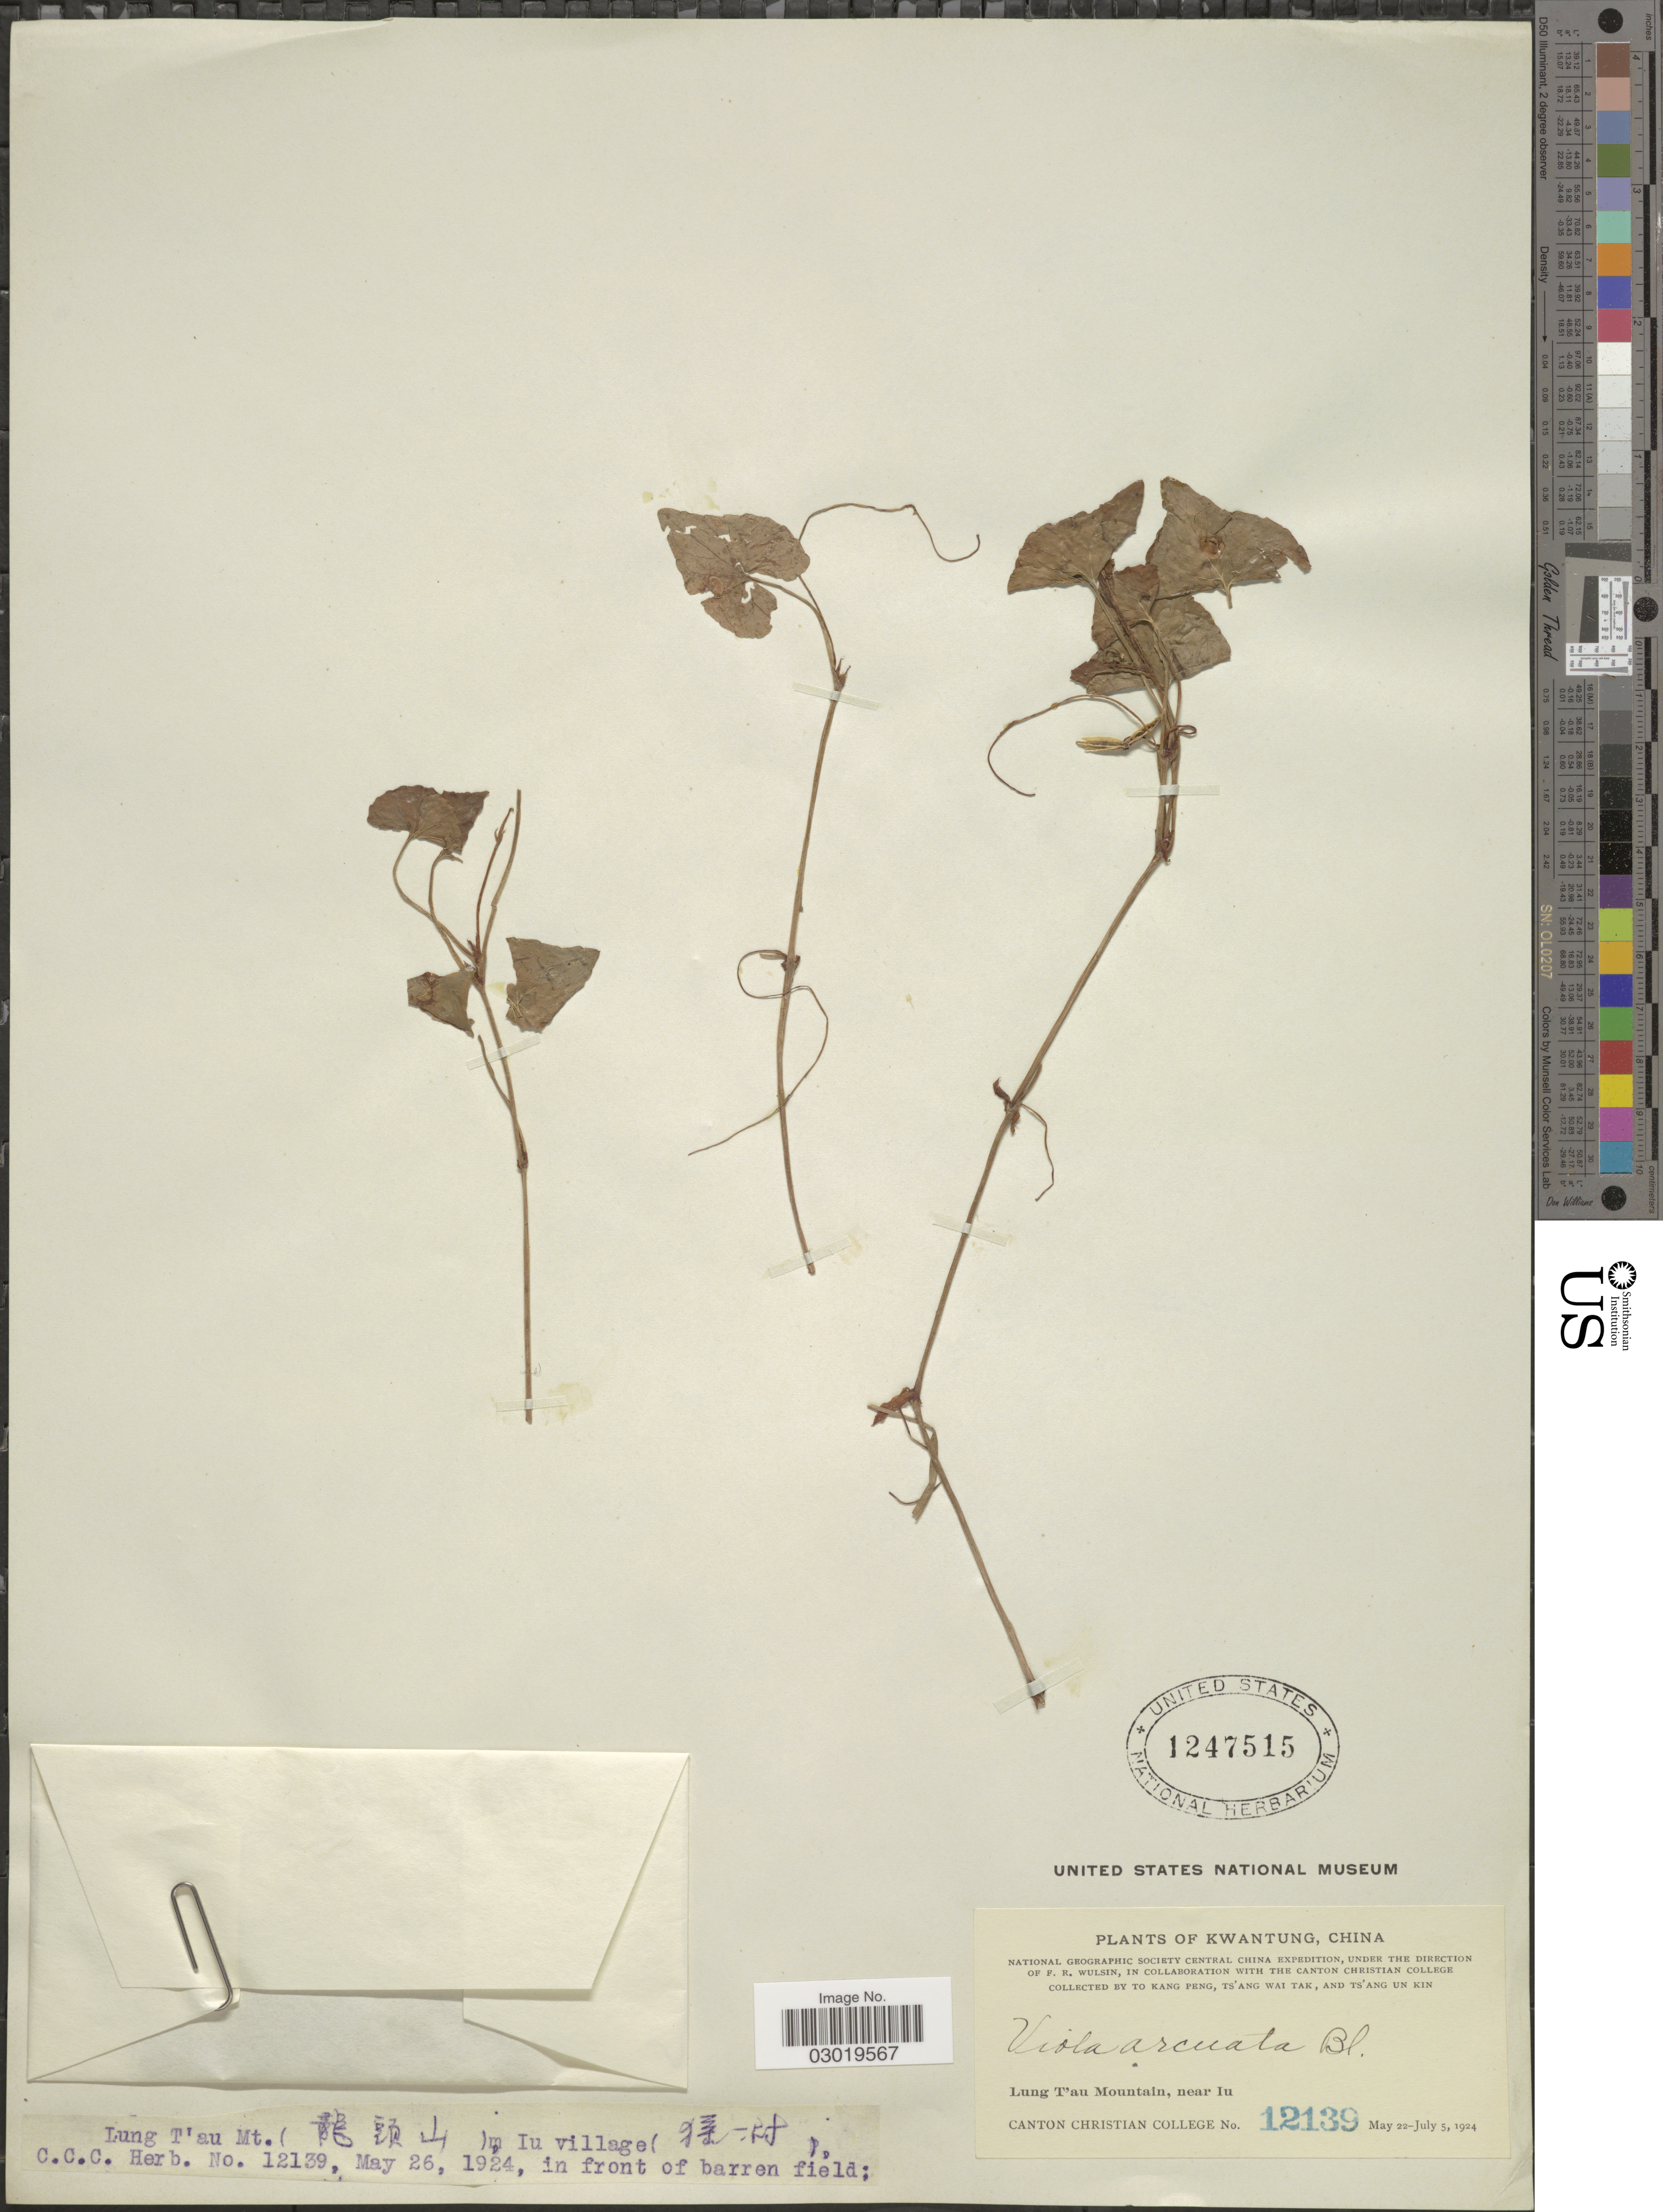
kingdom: Plantae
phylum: Tracheophyta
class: Magnoliopsida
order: Malpighiales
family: Violaceae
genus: Viola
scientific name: Viola arcuata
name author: Blume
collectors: K. Peng, W. T. Tsang & Ts' Ang Un Kin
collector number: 12139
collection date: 1924-05-26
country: China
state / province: Guangdong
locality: Kwangtung. Lung T'au Mt. (X), Iu village (X).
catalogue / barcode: US 1247515